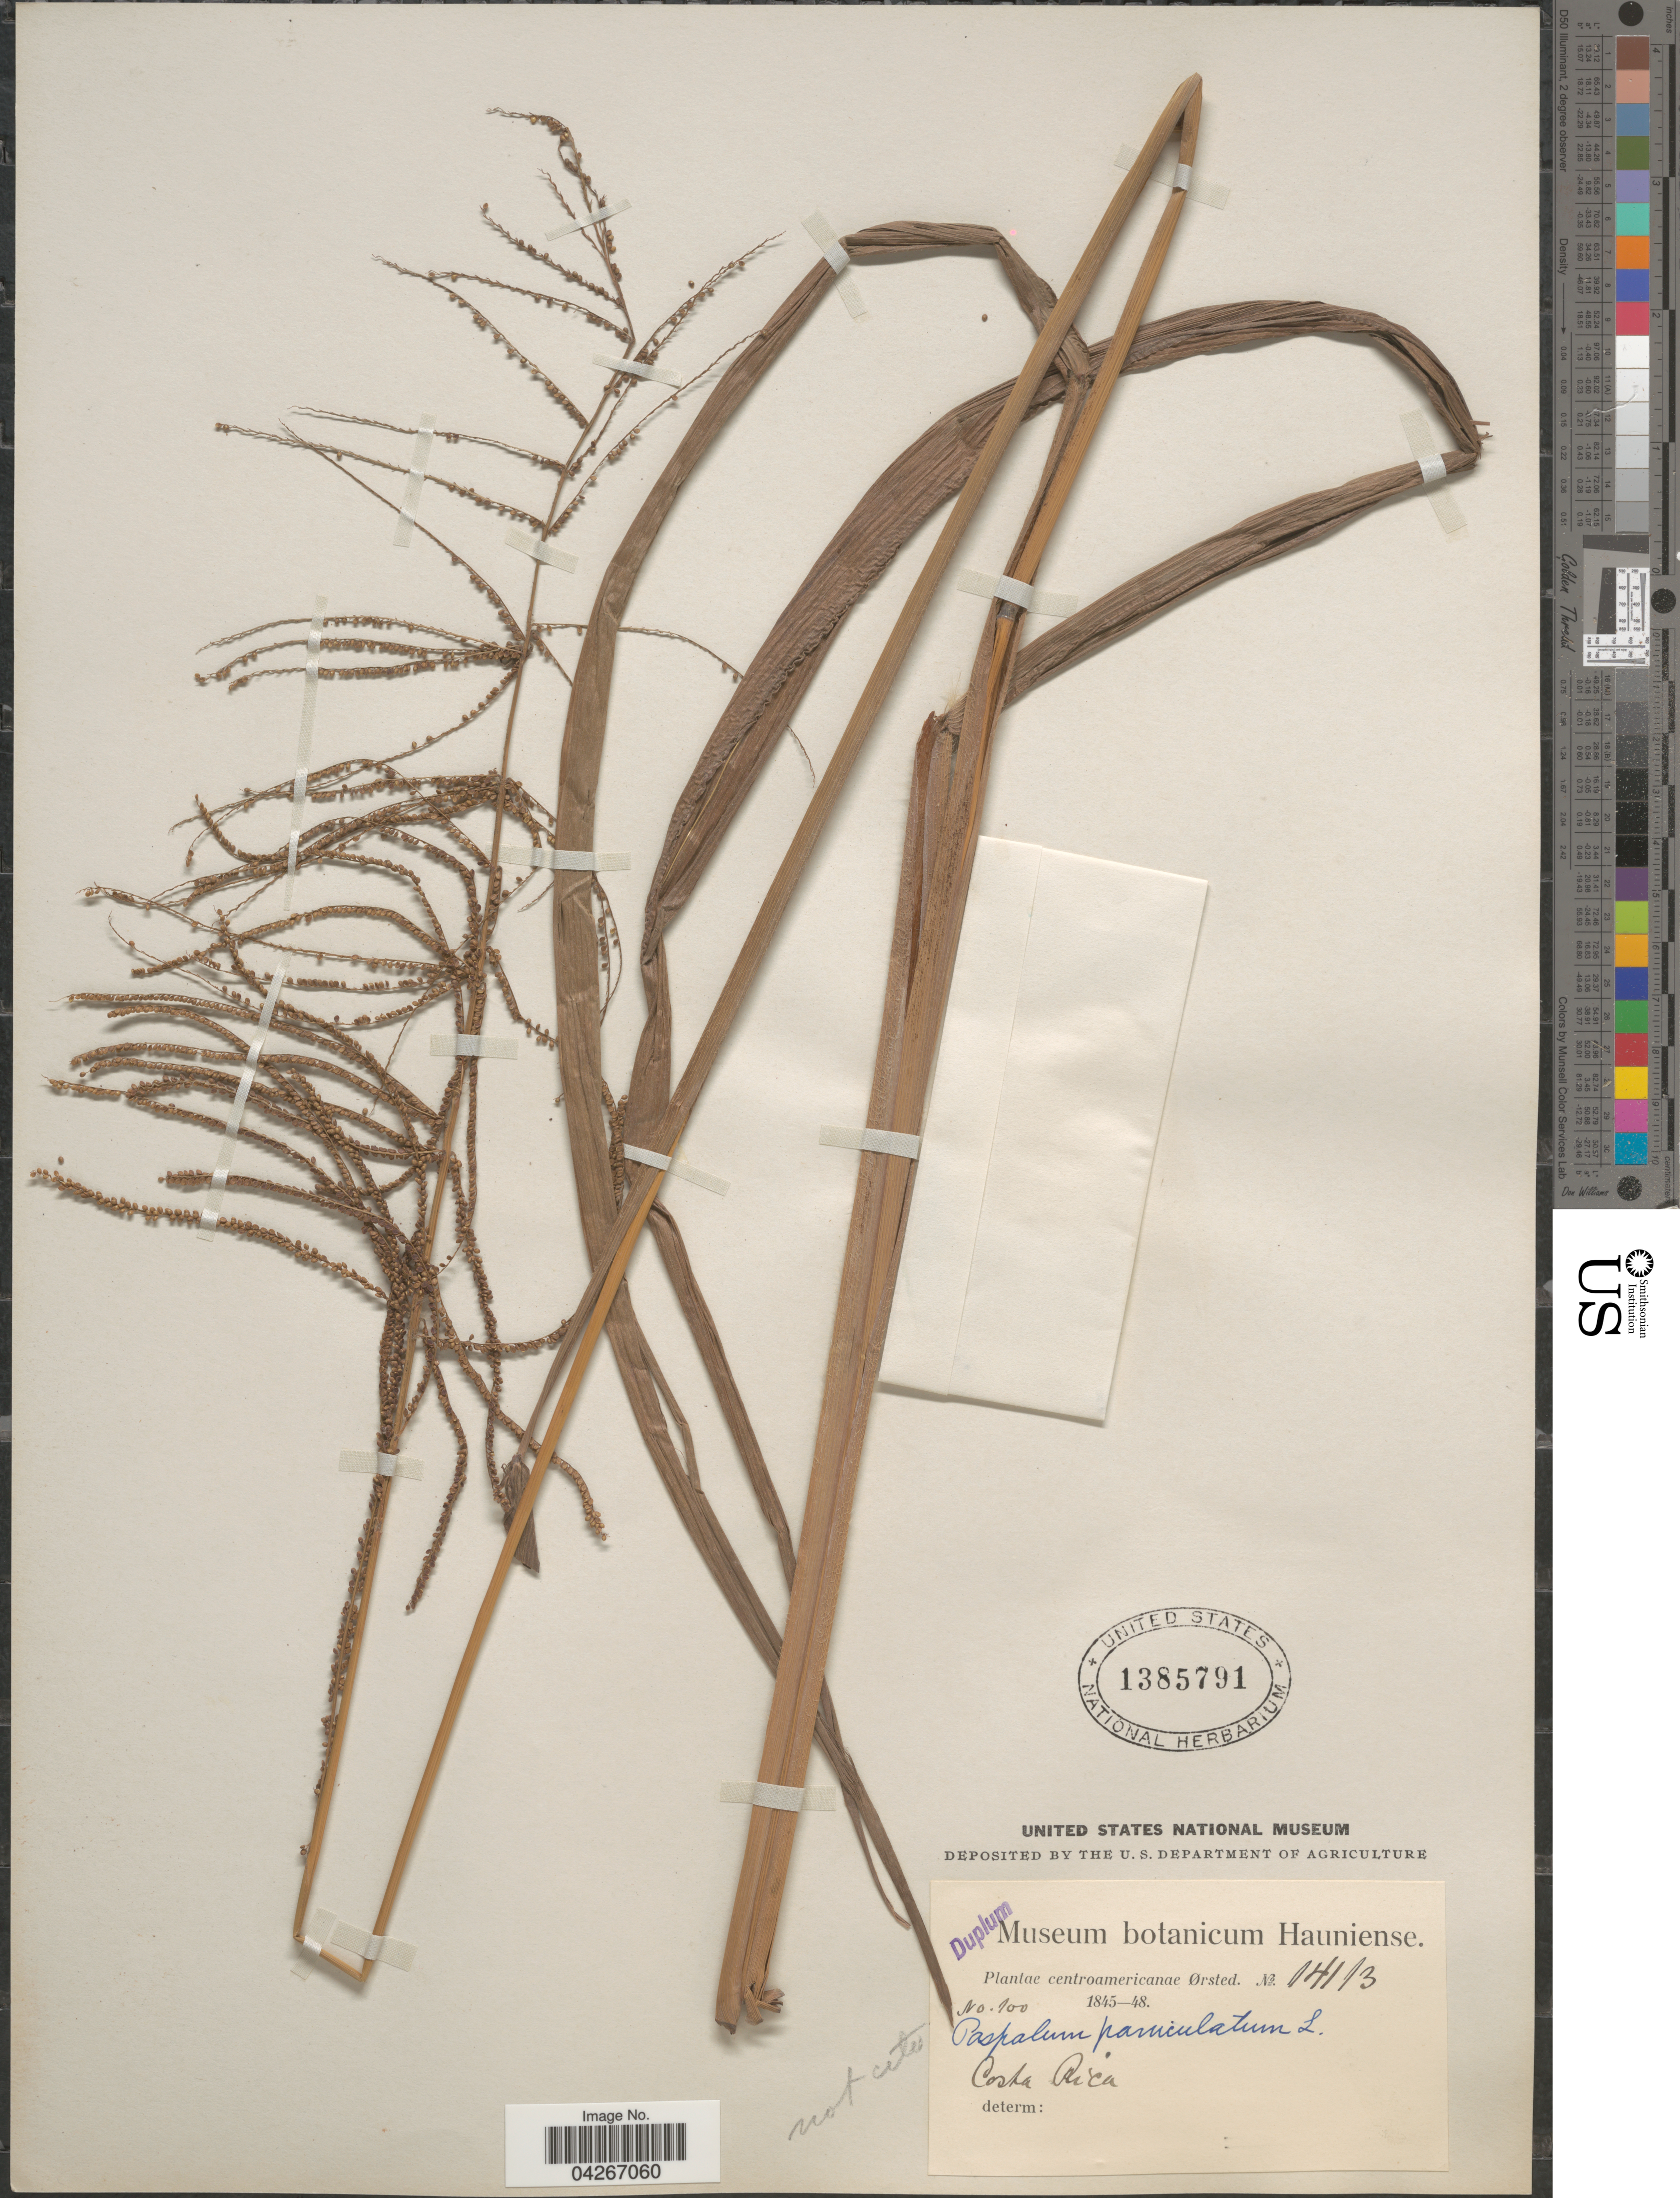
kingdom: Plantae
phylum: Tracheophyta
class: Liliopsida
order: Poales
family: Poaceae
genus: Paspalum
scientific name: Paspalum paniculatum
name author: L.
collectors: Ørsted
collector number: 14113/100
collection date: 1845/1848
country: Costa Rica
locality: Centroamericanae.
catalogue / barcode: US 1385791